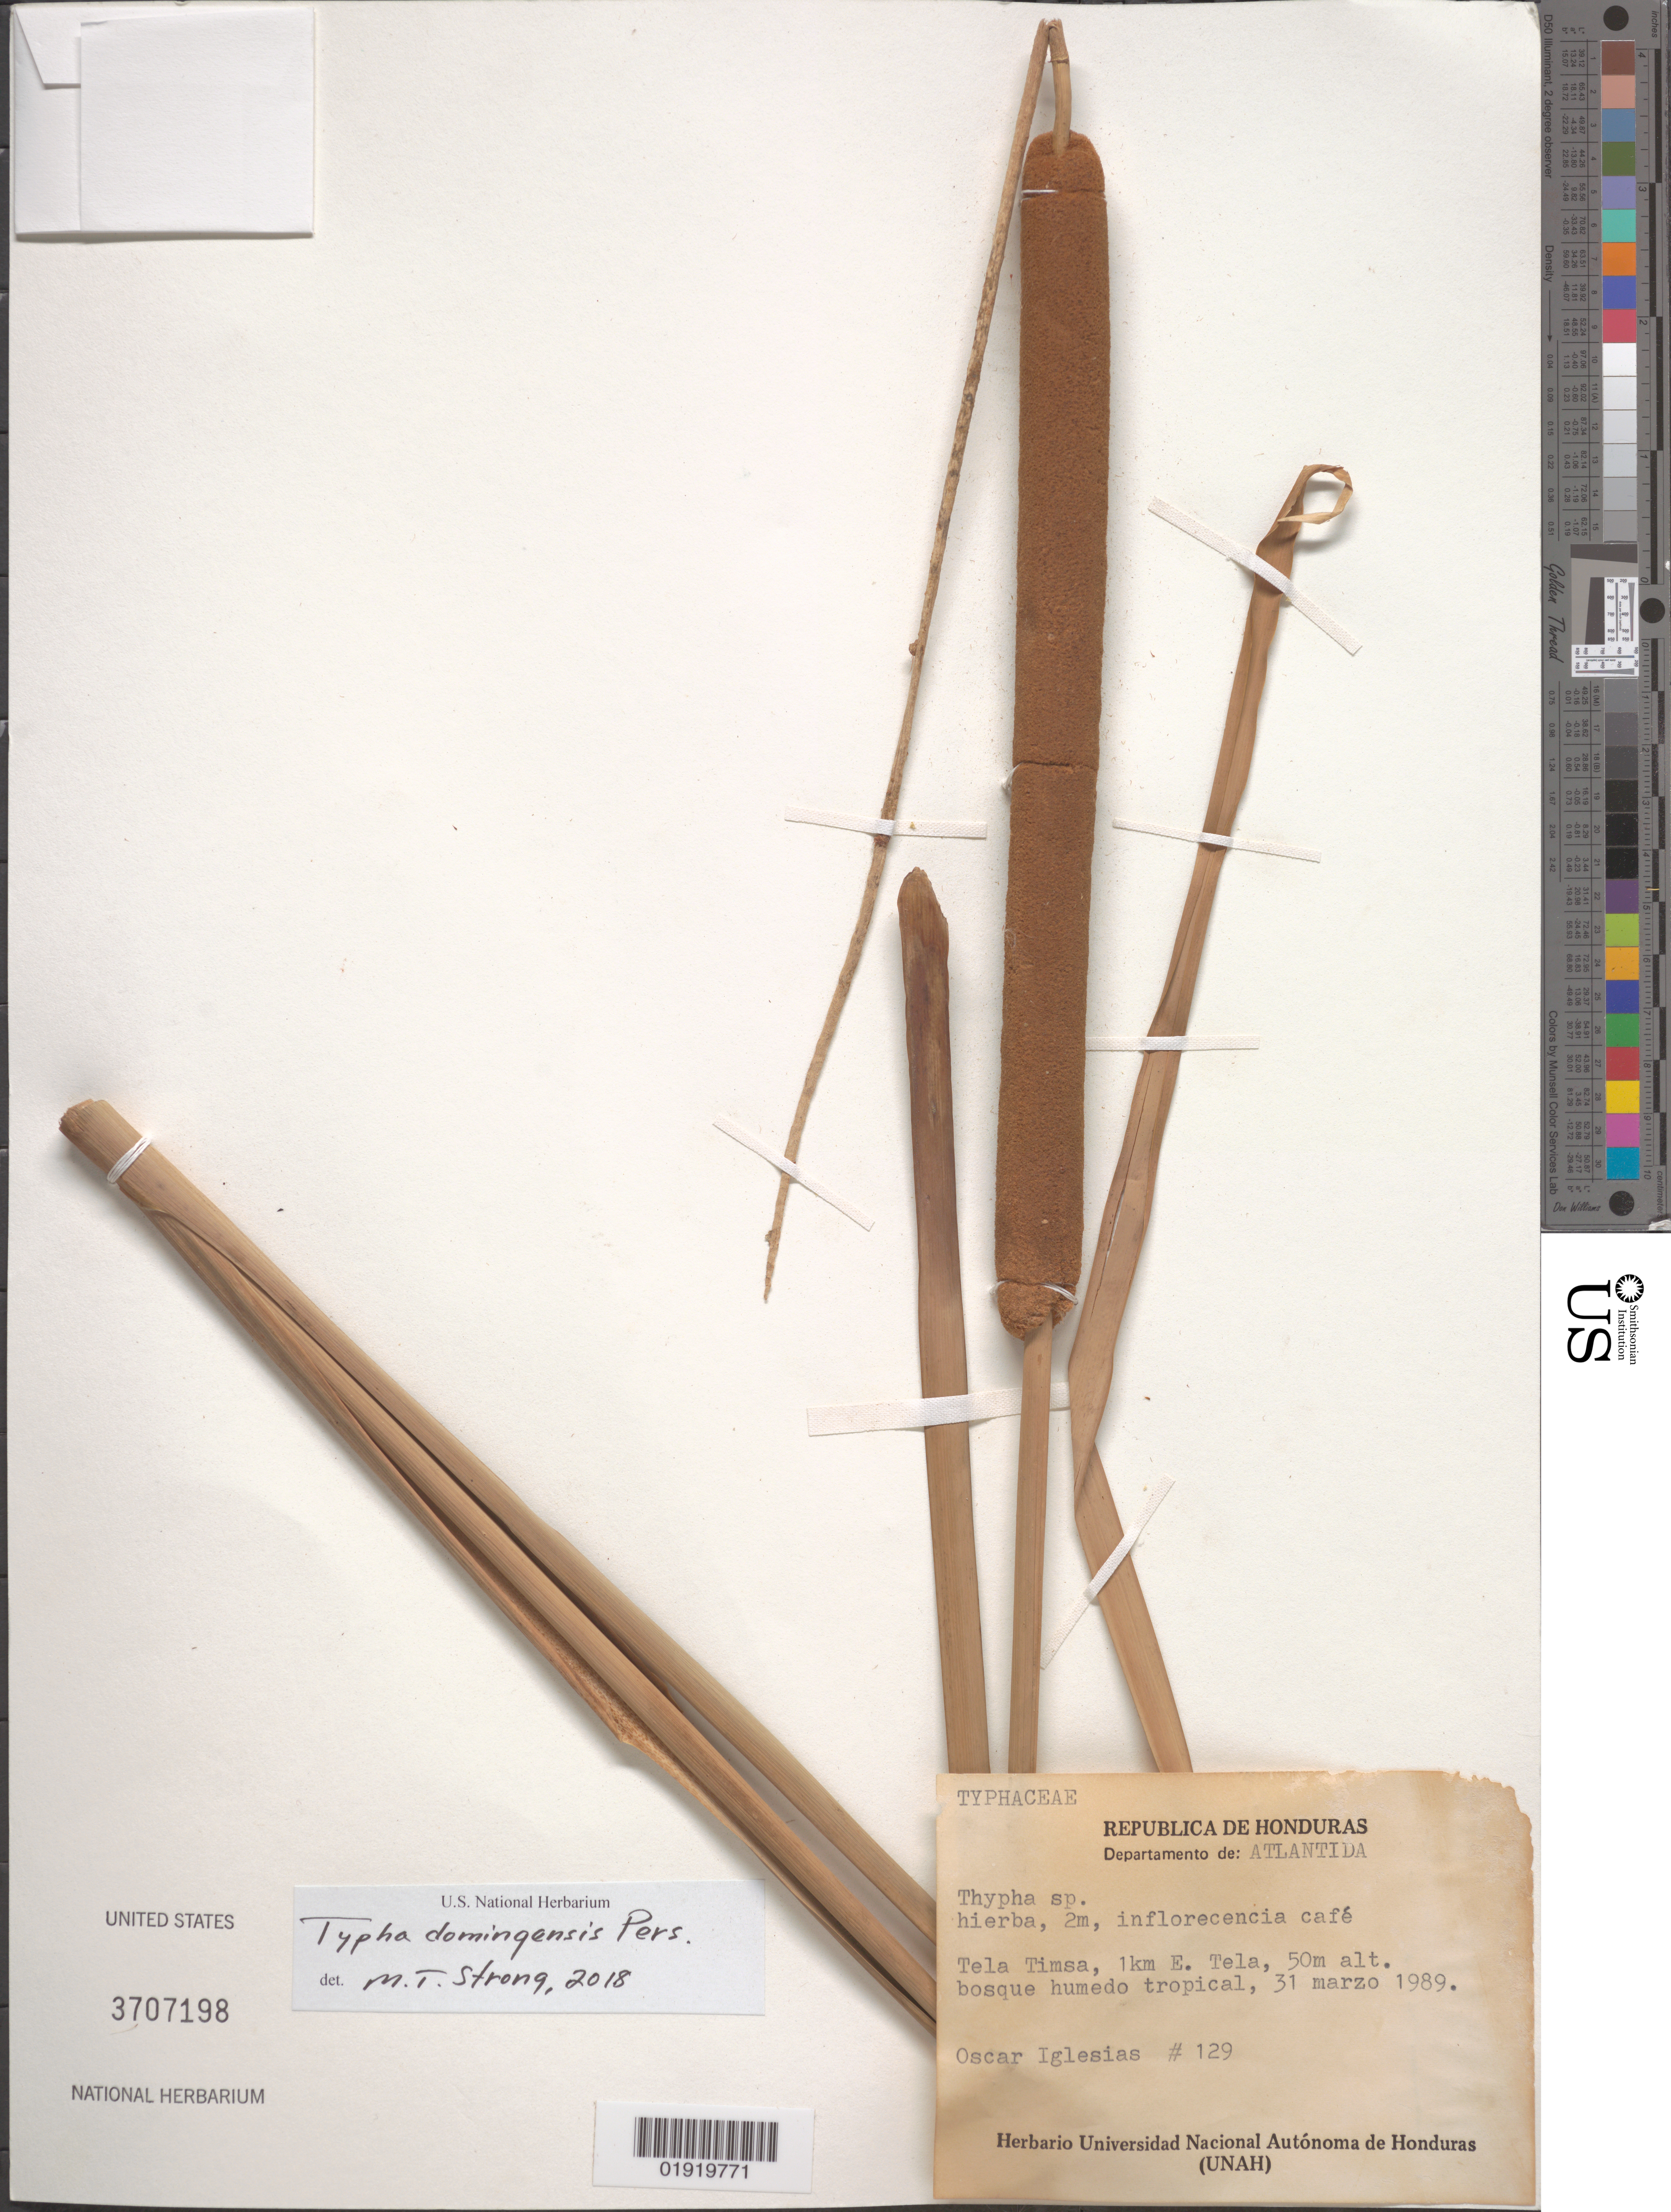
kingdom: Plantae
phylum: Tracheophyta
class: Liliopsida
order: Poales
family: Typhaceae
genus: Typha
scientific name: Typha domingensis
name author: Pers.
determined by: Strong, M. T., (US), Smithsonian Institution - National Museum of Natural History (UNITED STATES)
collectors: O. Iglesias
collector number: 129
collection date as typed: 31 Marzo 1989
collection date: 1989-03-31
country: Honduras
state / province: Atlántida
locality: Tela Timsa, 1 km E. Tela.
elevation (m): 50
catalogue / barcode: US 3707198